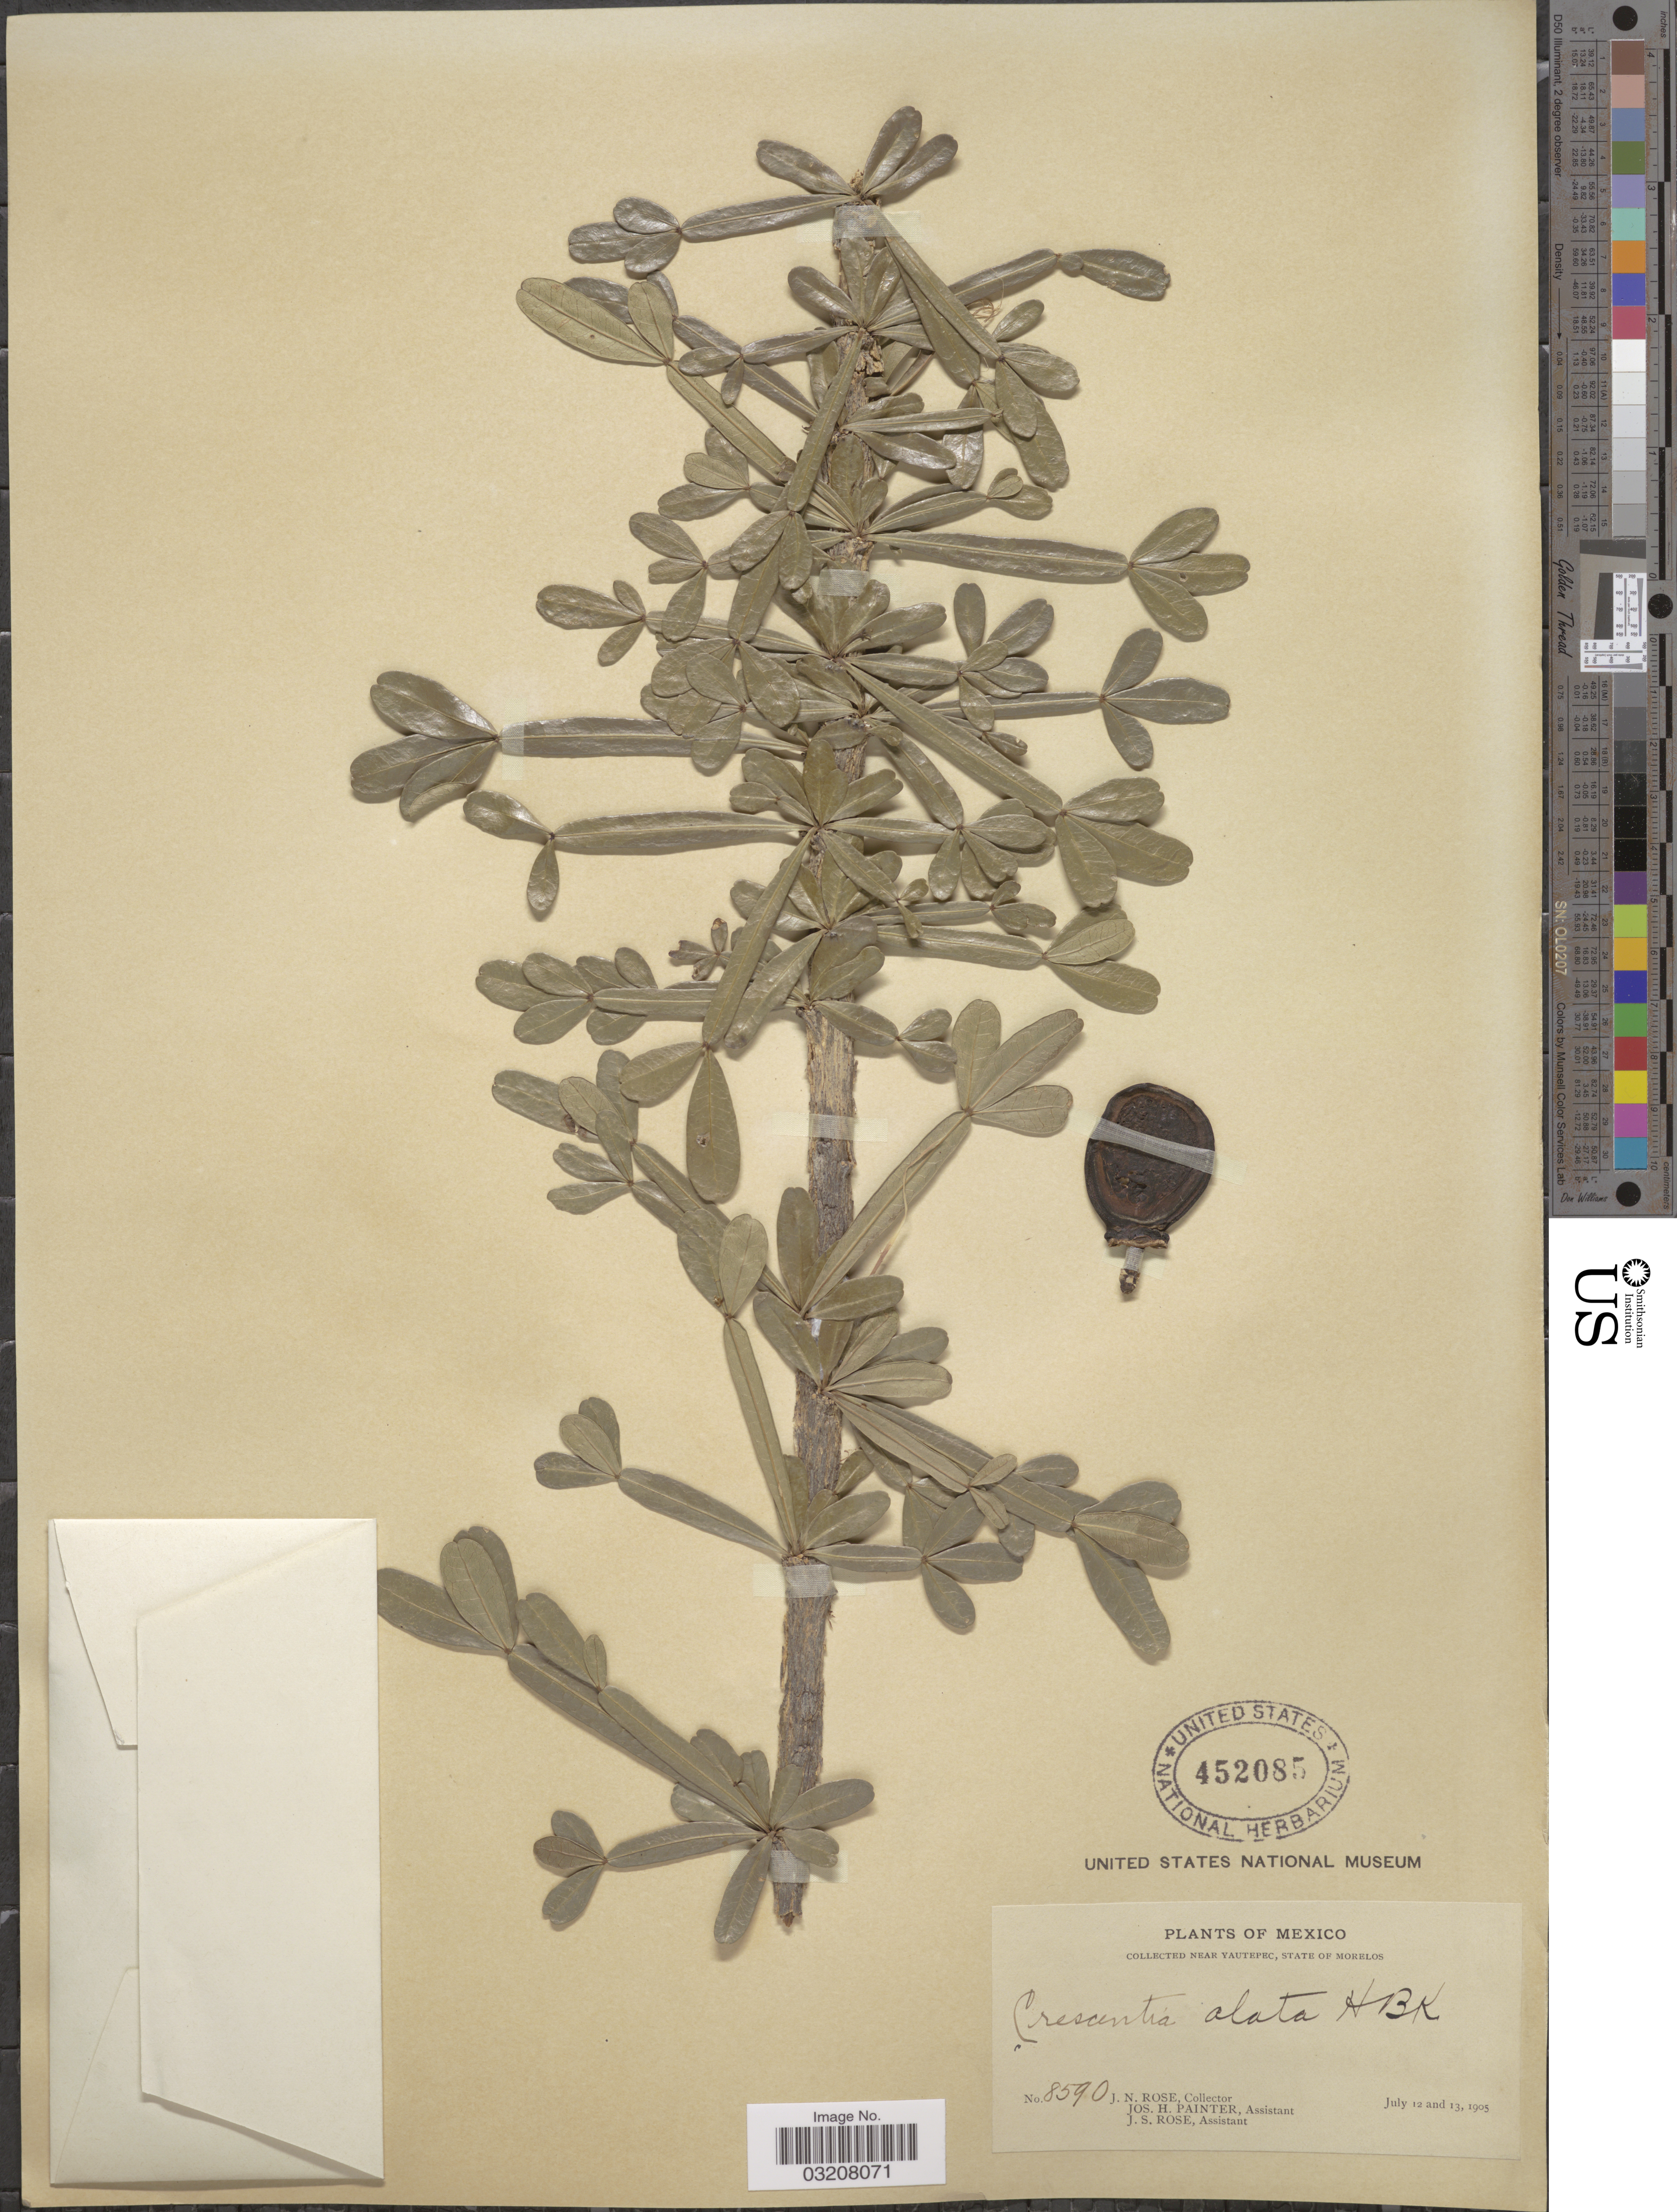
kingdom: Plantae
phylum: Tracheophyta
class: Magnoliopsida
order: Lamiales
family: Bignoniaceae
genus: Crescentia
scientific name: Crescentia alata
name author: Kunth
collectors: J. N. Rose, J. H. Painter & J. S. Rose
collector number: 8590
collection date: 1905-07-12/1905-07-13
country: Mexico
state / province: Morelos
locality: Near Yautepec.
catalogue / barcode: US 452085